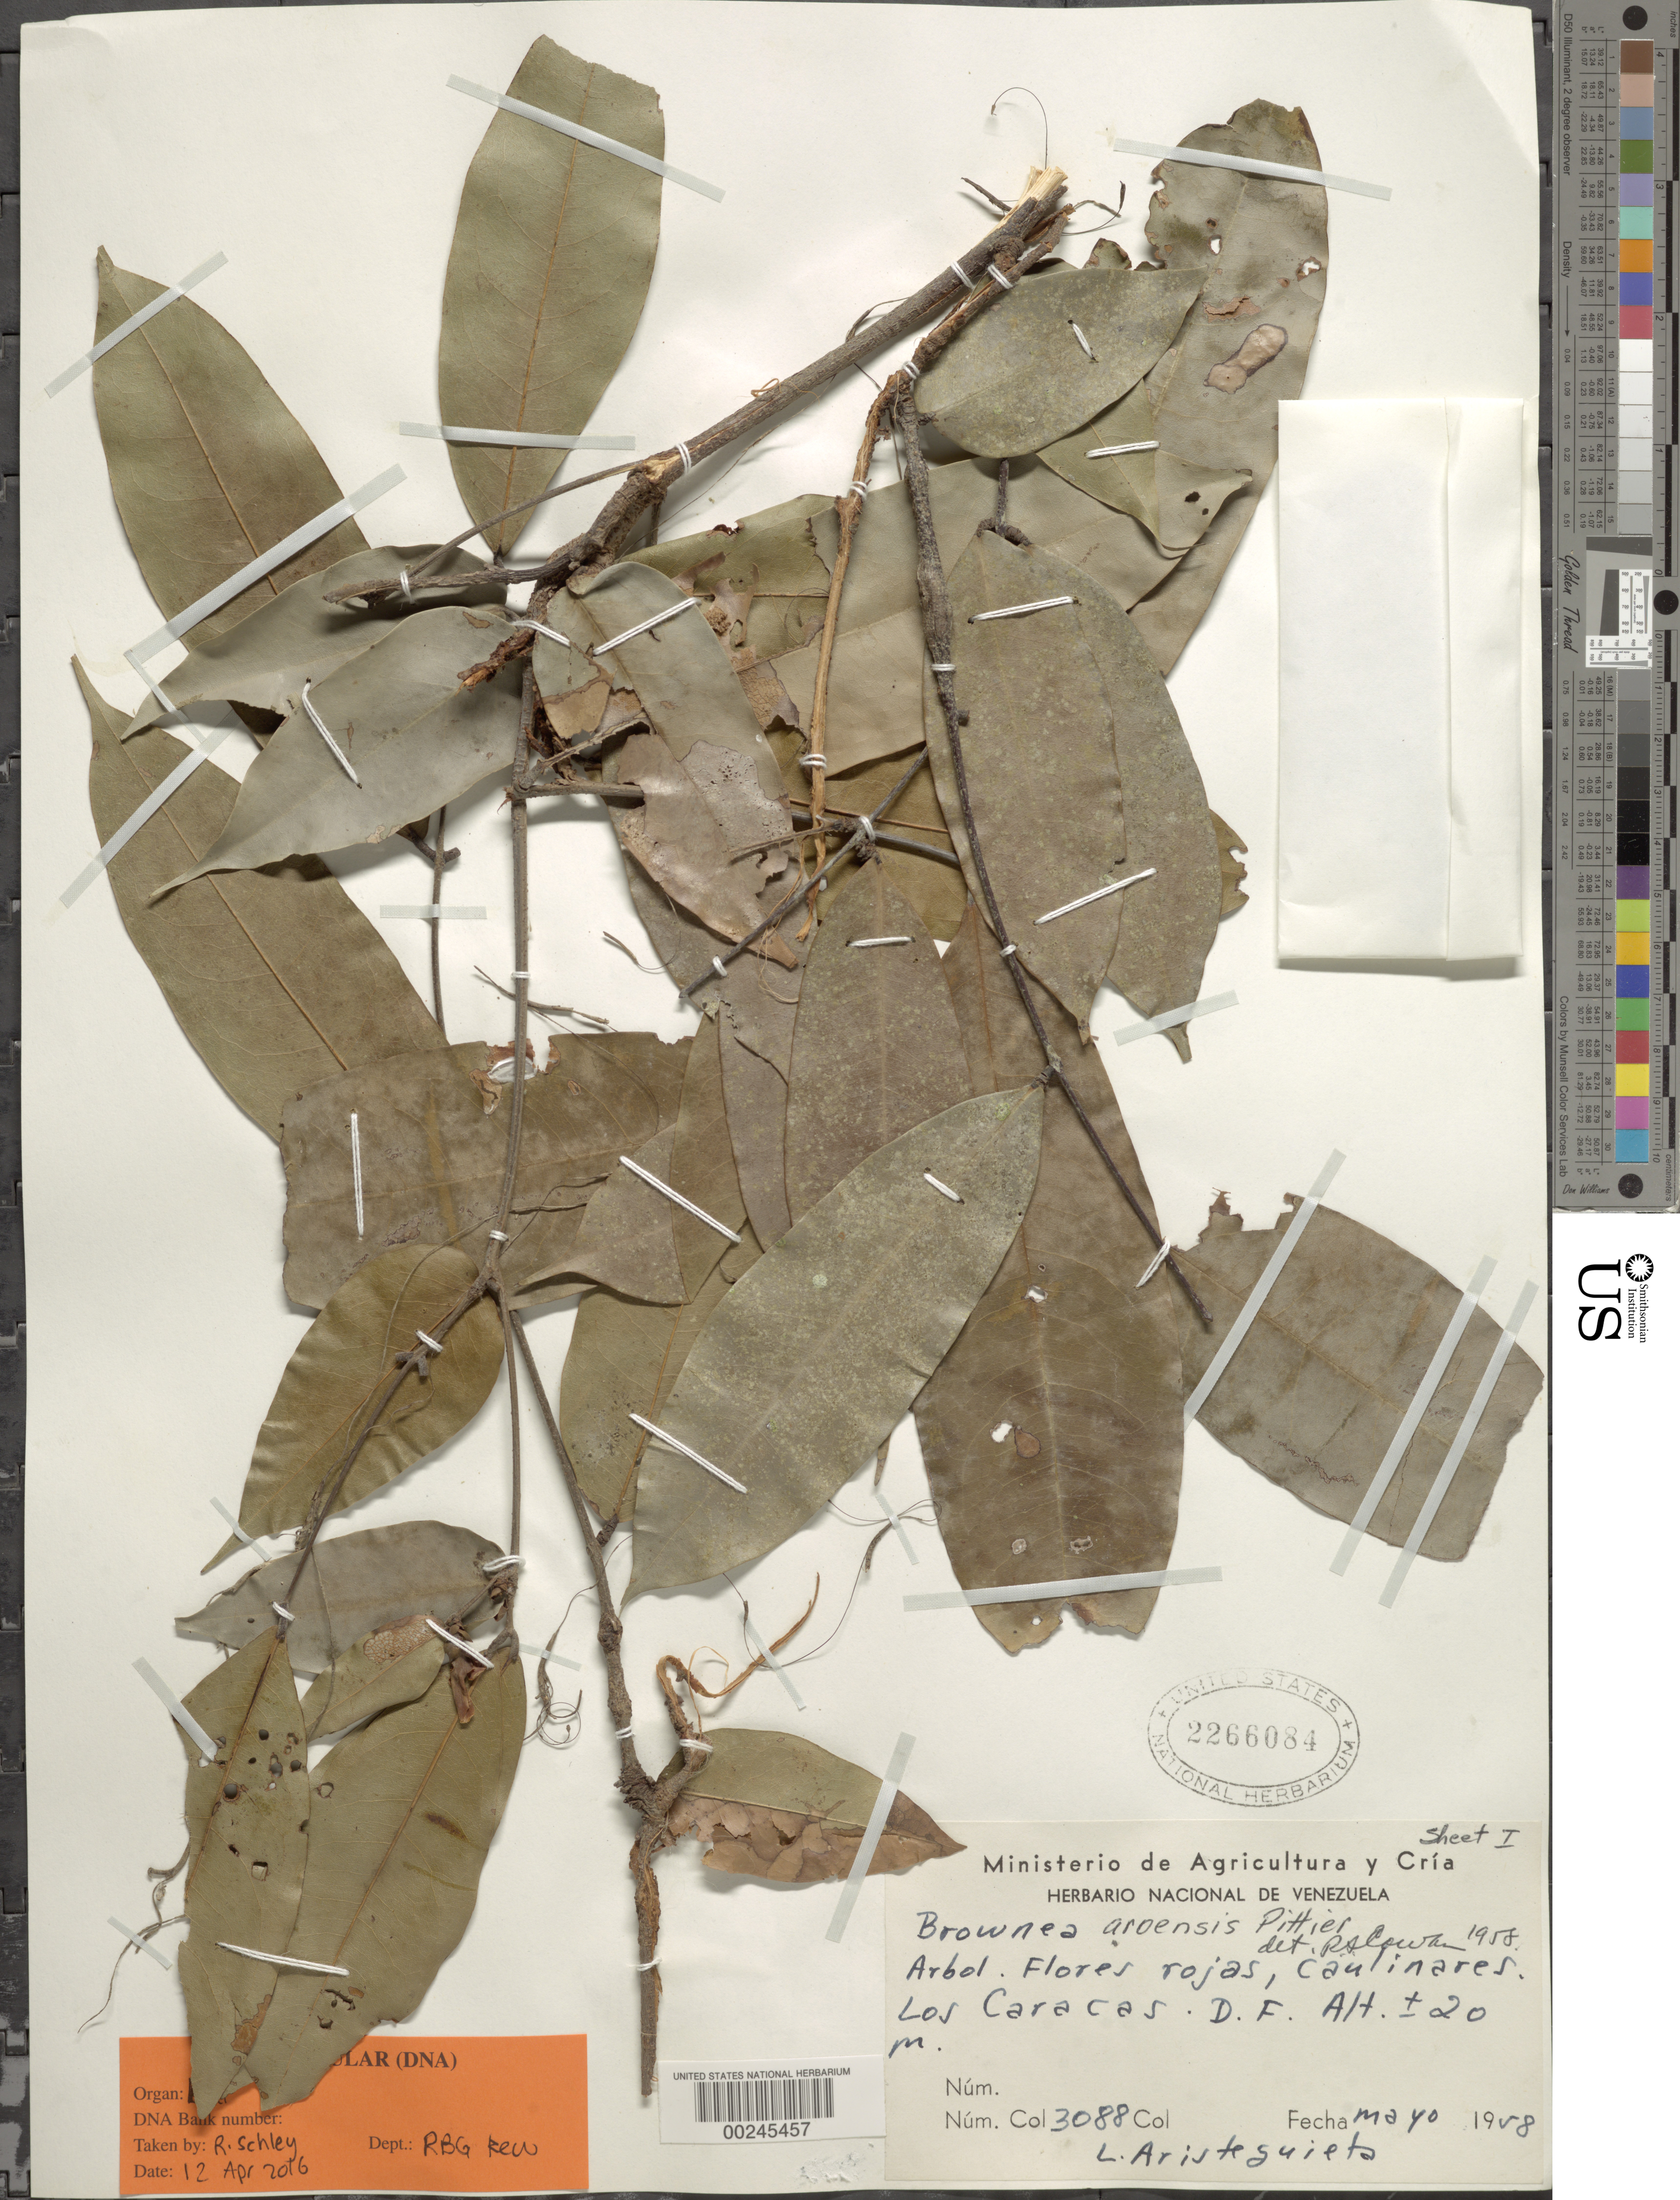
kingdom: Plantae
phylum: Tracheophyta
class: Magnoliopsida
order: Fabales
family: Fabaceae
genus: Brownea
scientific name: Brownea aroensis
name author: Pittier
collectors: L. Aristeguieta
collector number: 3088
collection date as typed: May 1958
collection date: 1958-05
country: Venezuela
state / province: Distrito Federal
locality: Los caracas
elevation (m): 20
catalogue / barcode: US 2266084